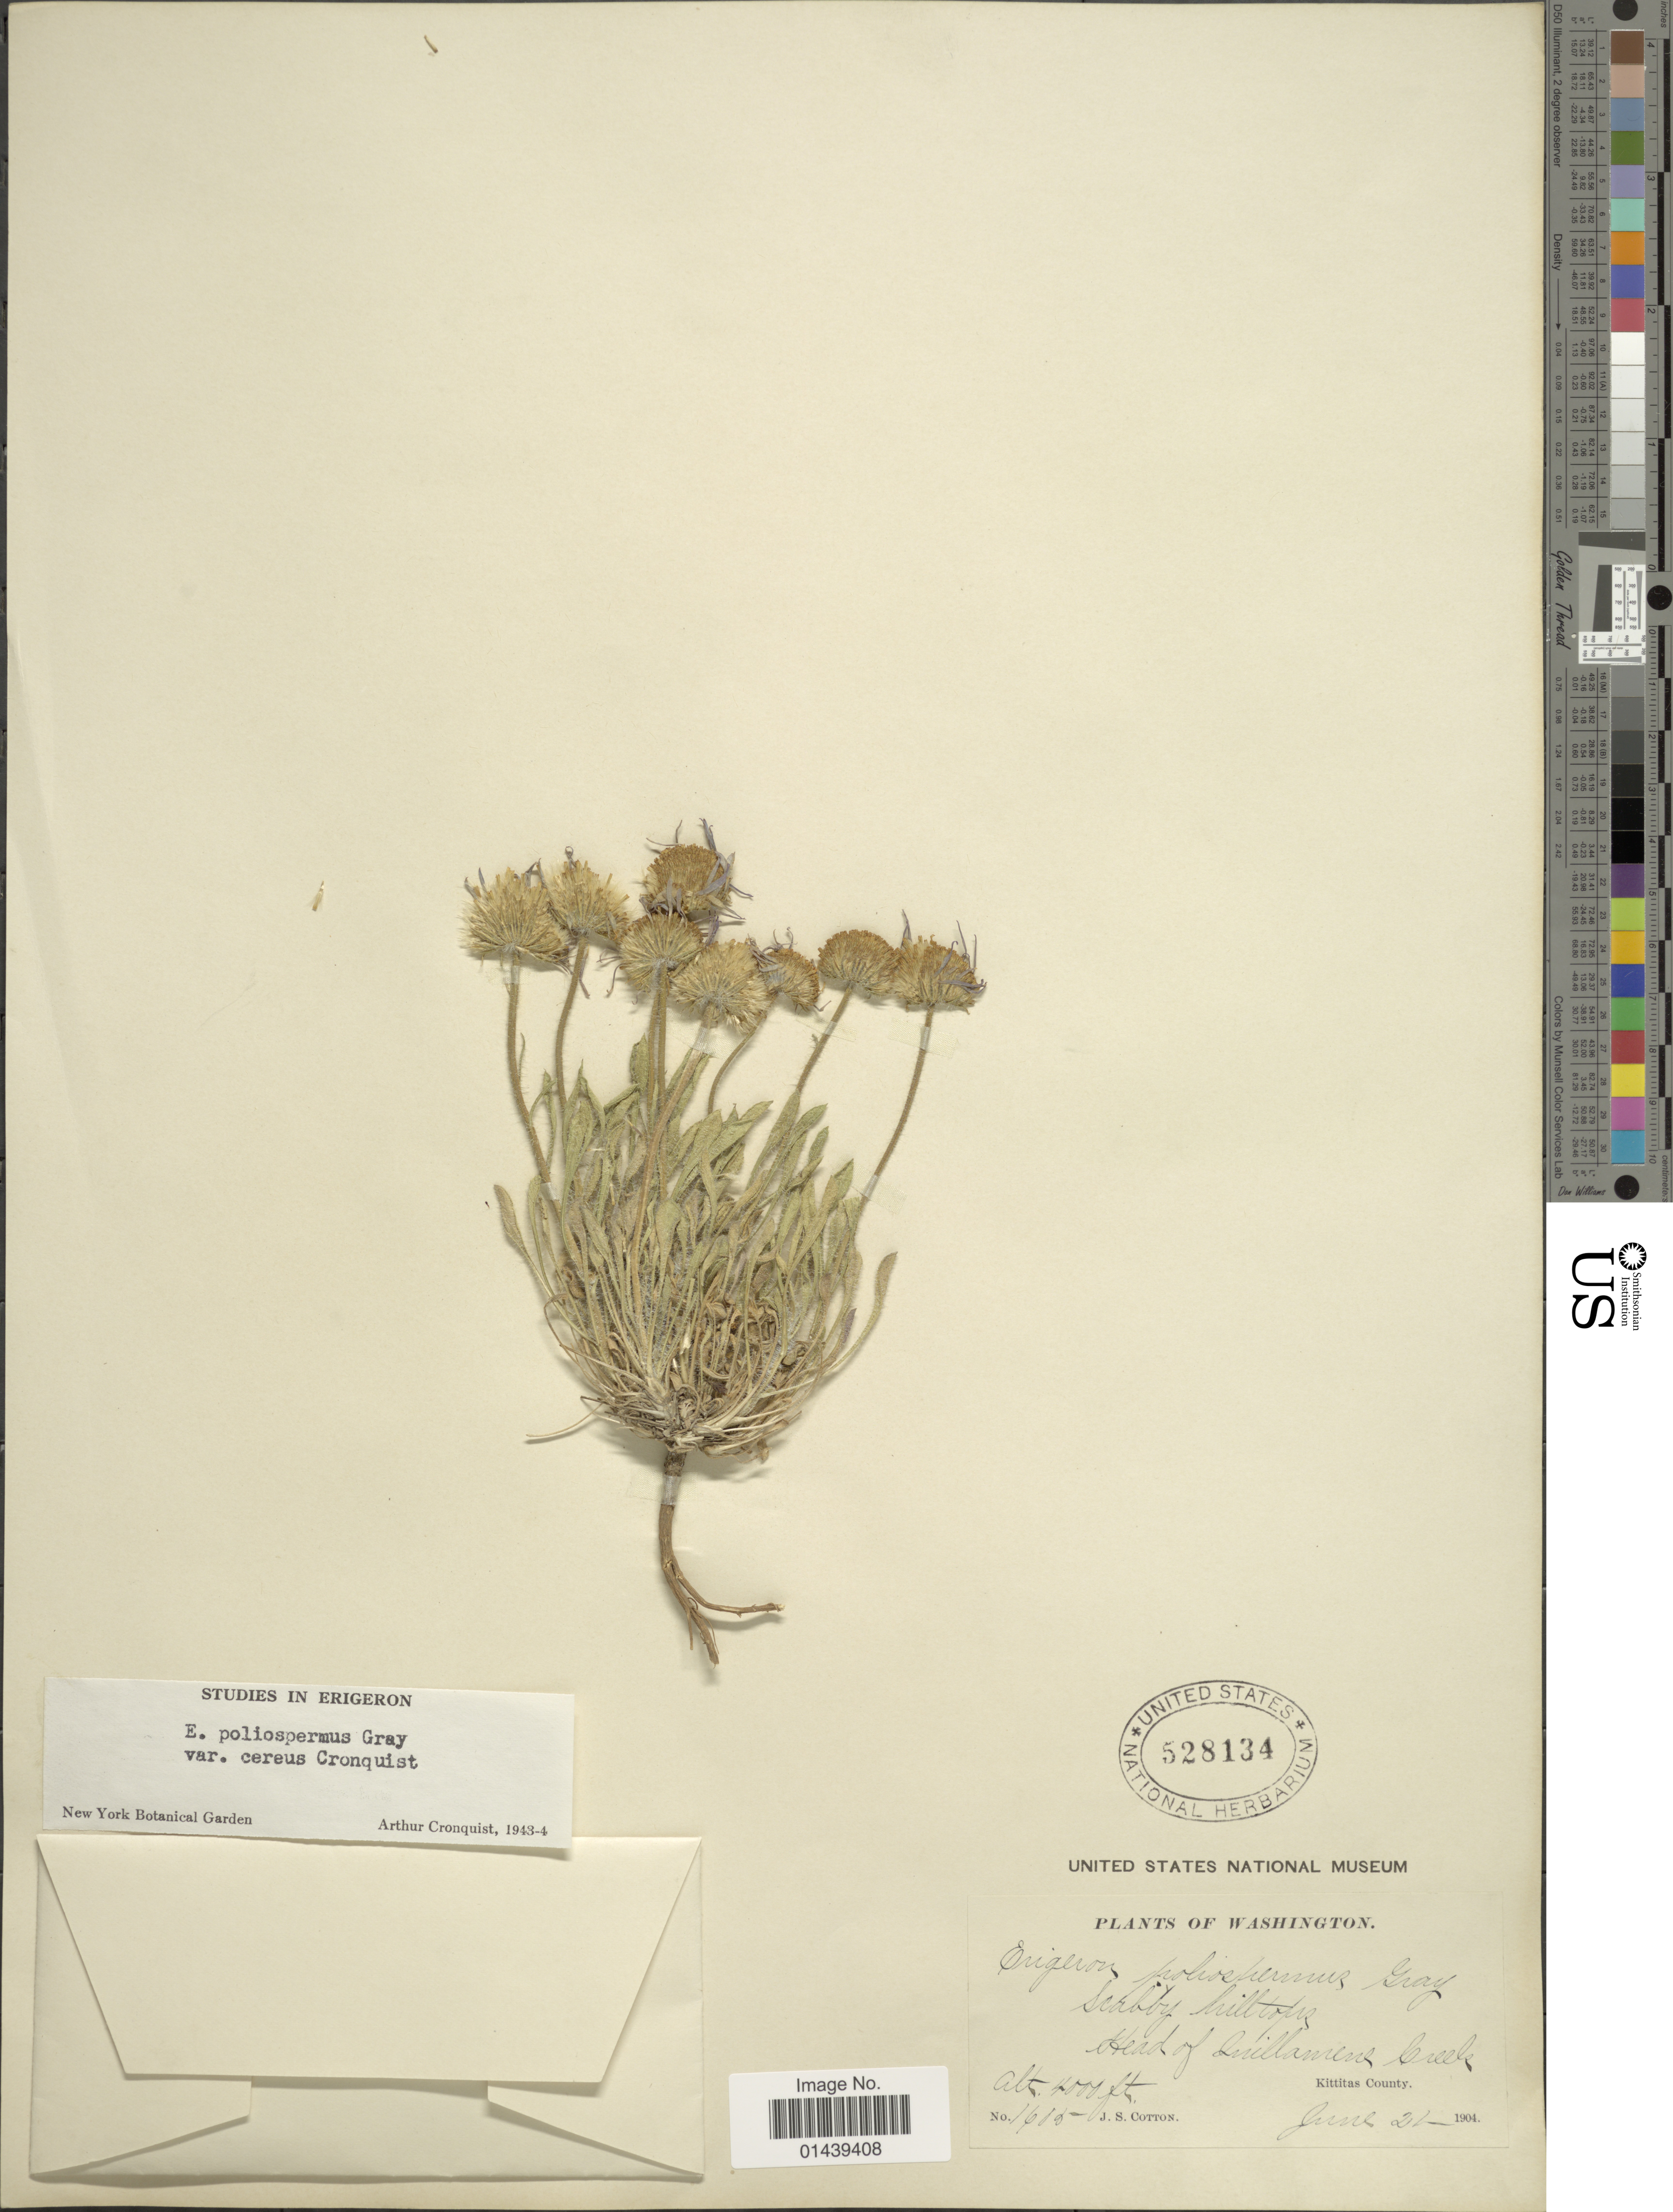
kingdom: Plantae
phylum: Tracheophyta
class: Magnoliopsida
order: Asterales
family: Asteraceae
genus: Erigeron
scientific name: Erigeron poliospermus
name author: A. Gray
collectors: J. S. Cotton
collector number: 1605*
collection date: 1904-06-21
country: United States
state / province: Washington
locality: Head of Quillamene Creek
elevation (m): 1219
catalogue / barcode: US 528134